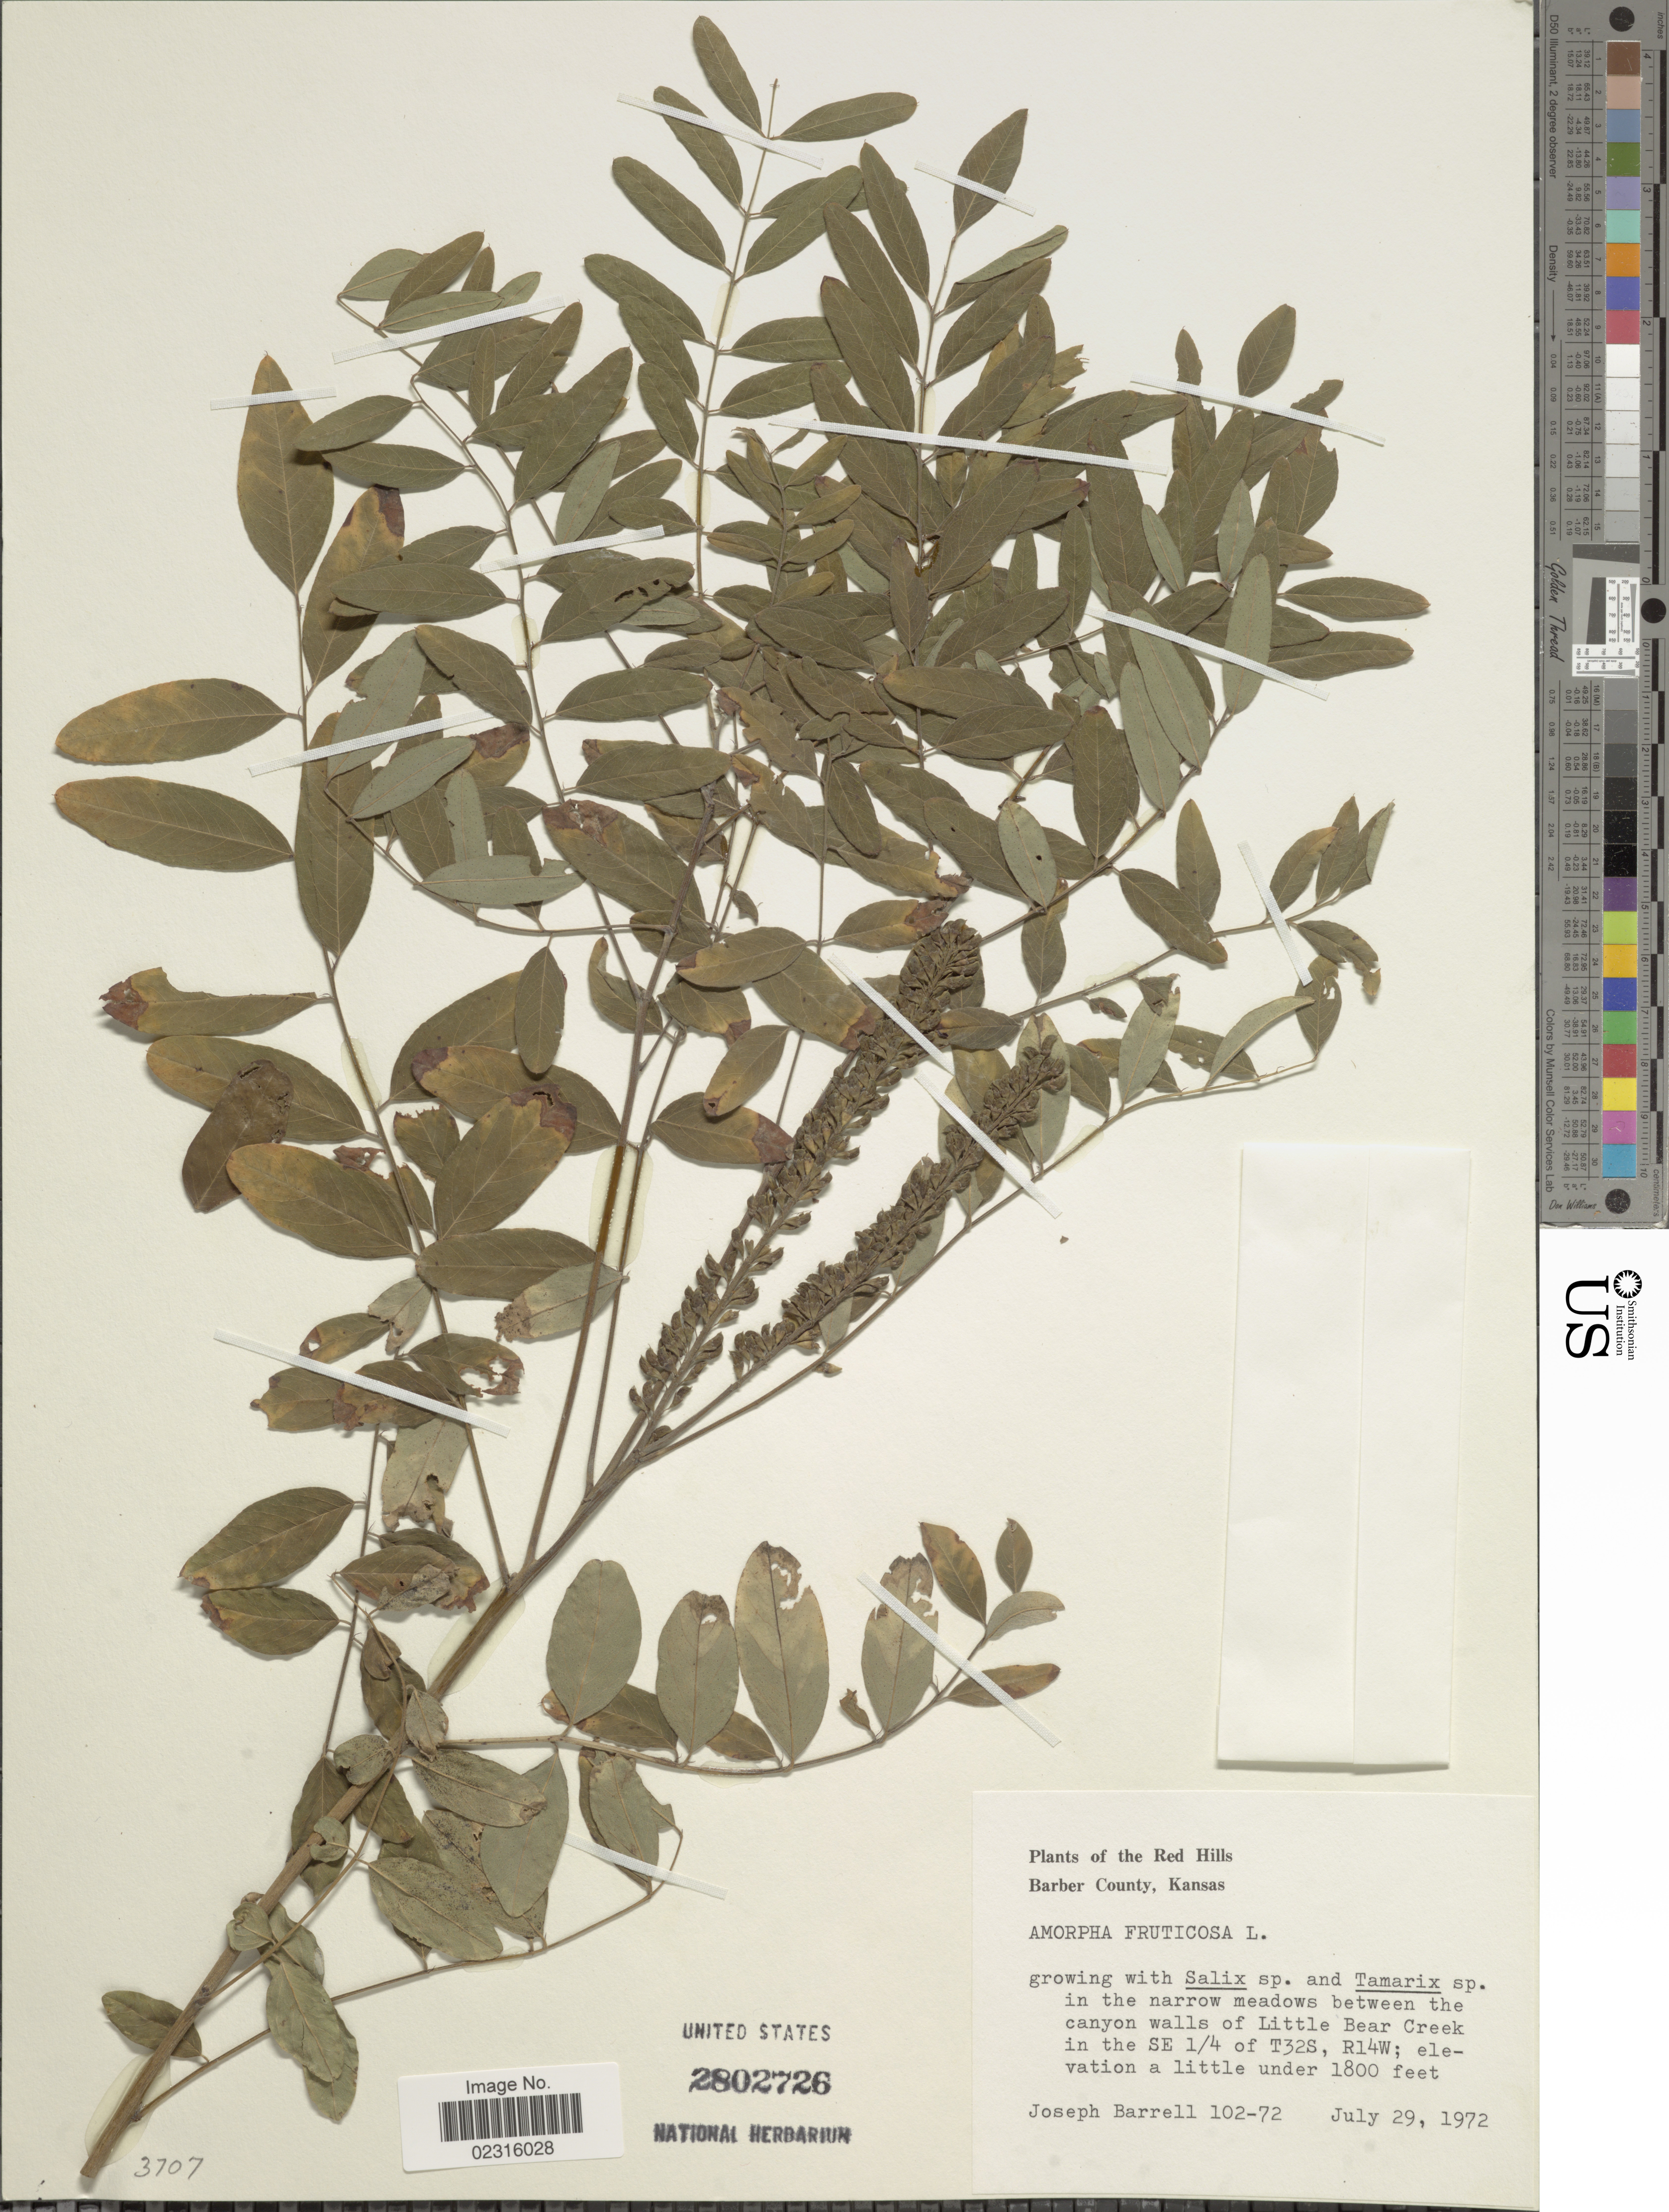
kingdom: Plantae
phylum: Tracheophyta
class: Magnoliopsida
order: Fabales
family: Fabaceae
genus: Amorpha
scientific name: Amorpha fruticosa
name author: L.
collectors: J. Barrell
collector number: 102-72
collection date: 1972-07-29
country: United States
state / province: Kansas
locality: The Red Hills, Barber County, in the narrow meadows between the canyon walls of Little Bear Creek in the SE 1/4 of T32S, R14W.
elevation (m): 549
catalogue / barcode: US 2802726